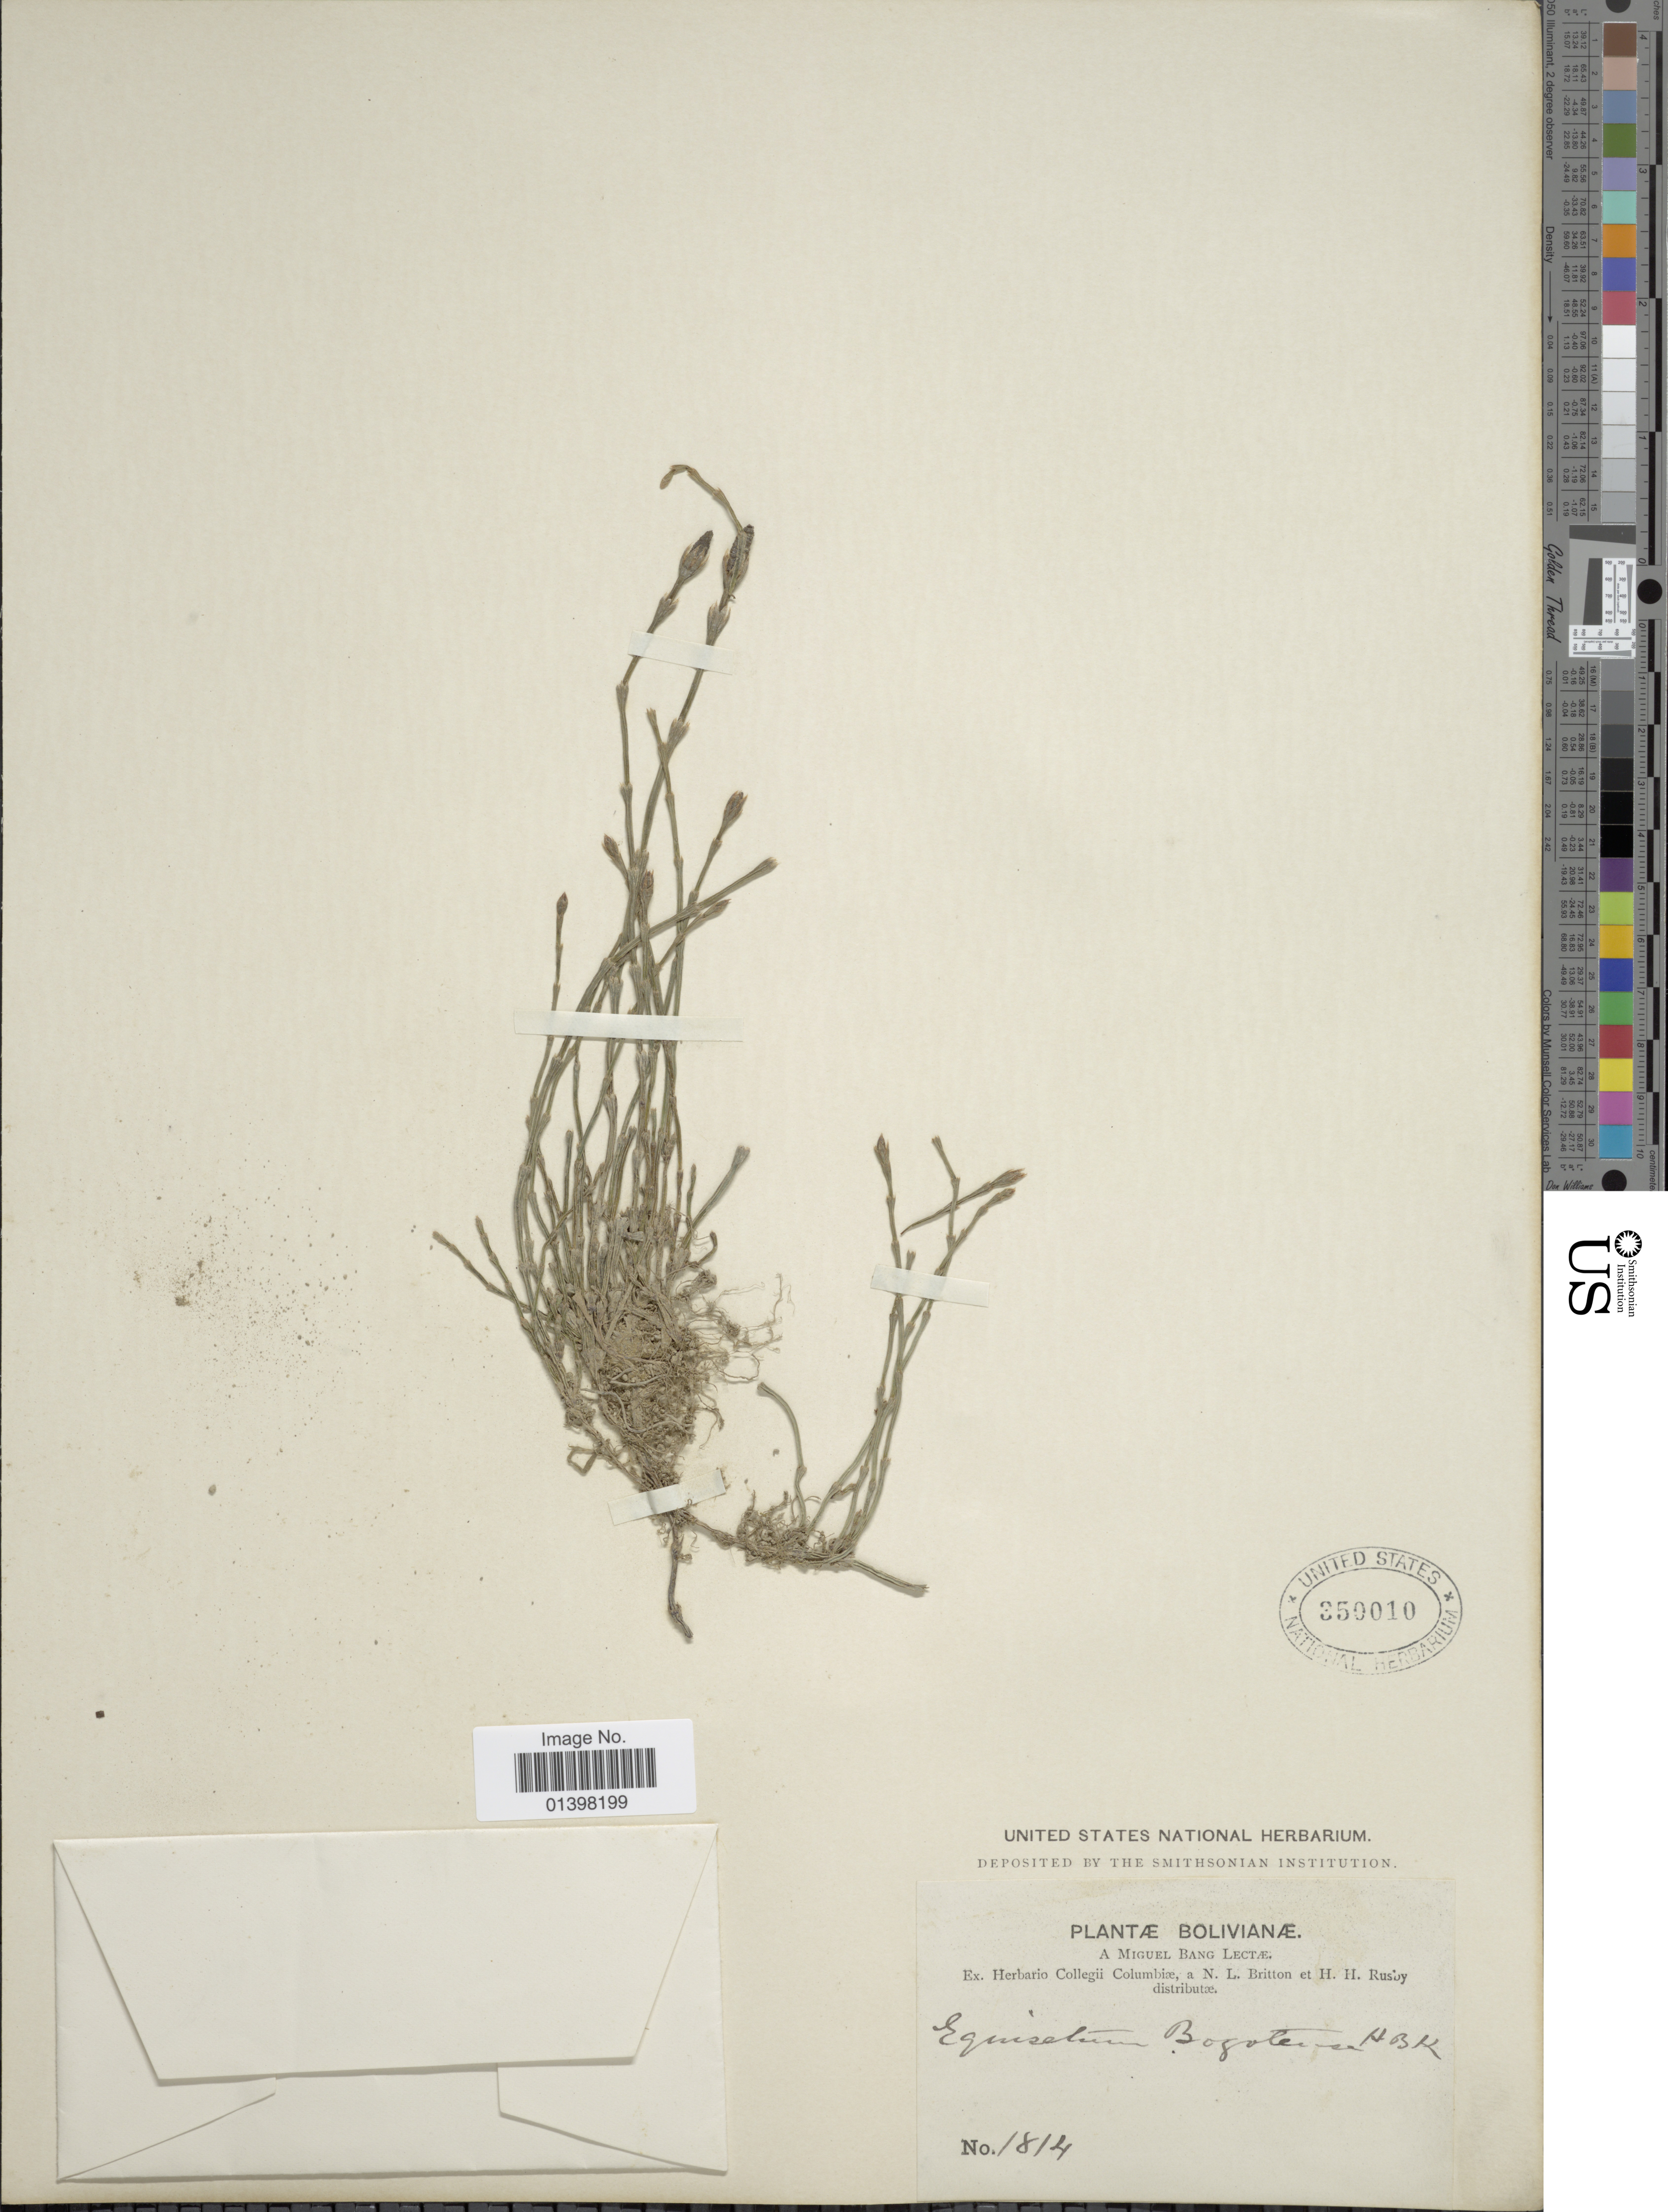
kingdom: Plantae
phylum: Tracheophyta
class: Polypodiopsida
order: Equisetales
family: Equisetaceae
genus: Equisetum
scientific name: Equisetum bogotense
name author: Kunth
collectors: M. Bang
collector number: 1814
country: Bolivia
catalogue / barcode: US 350010